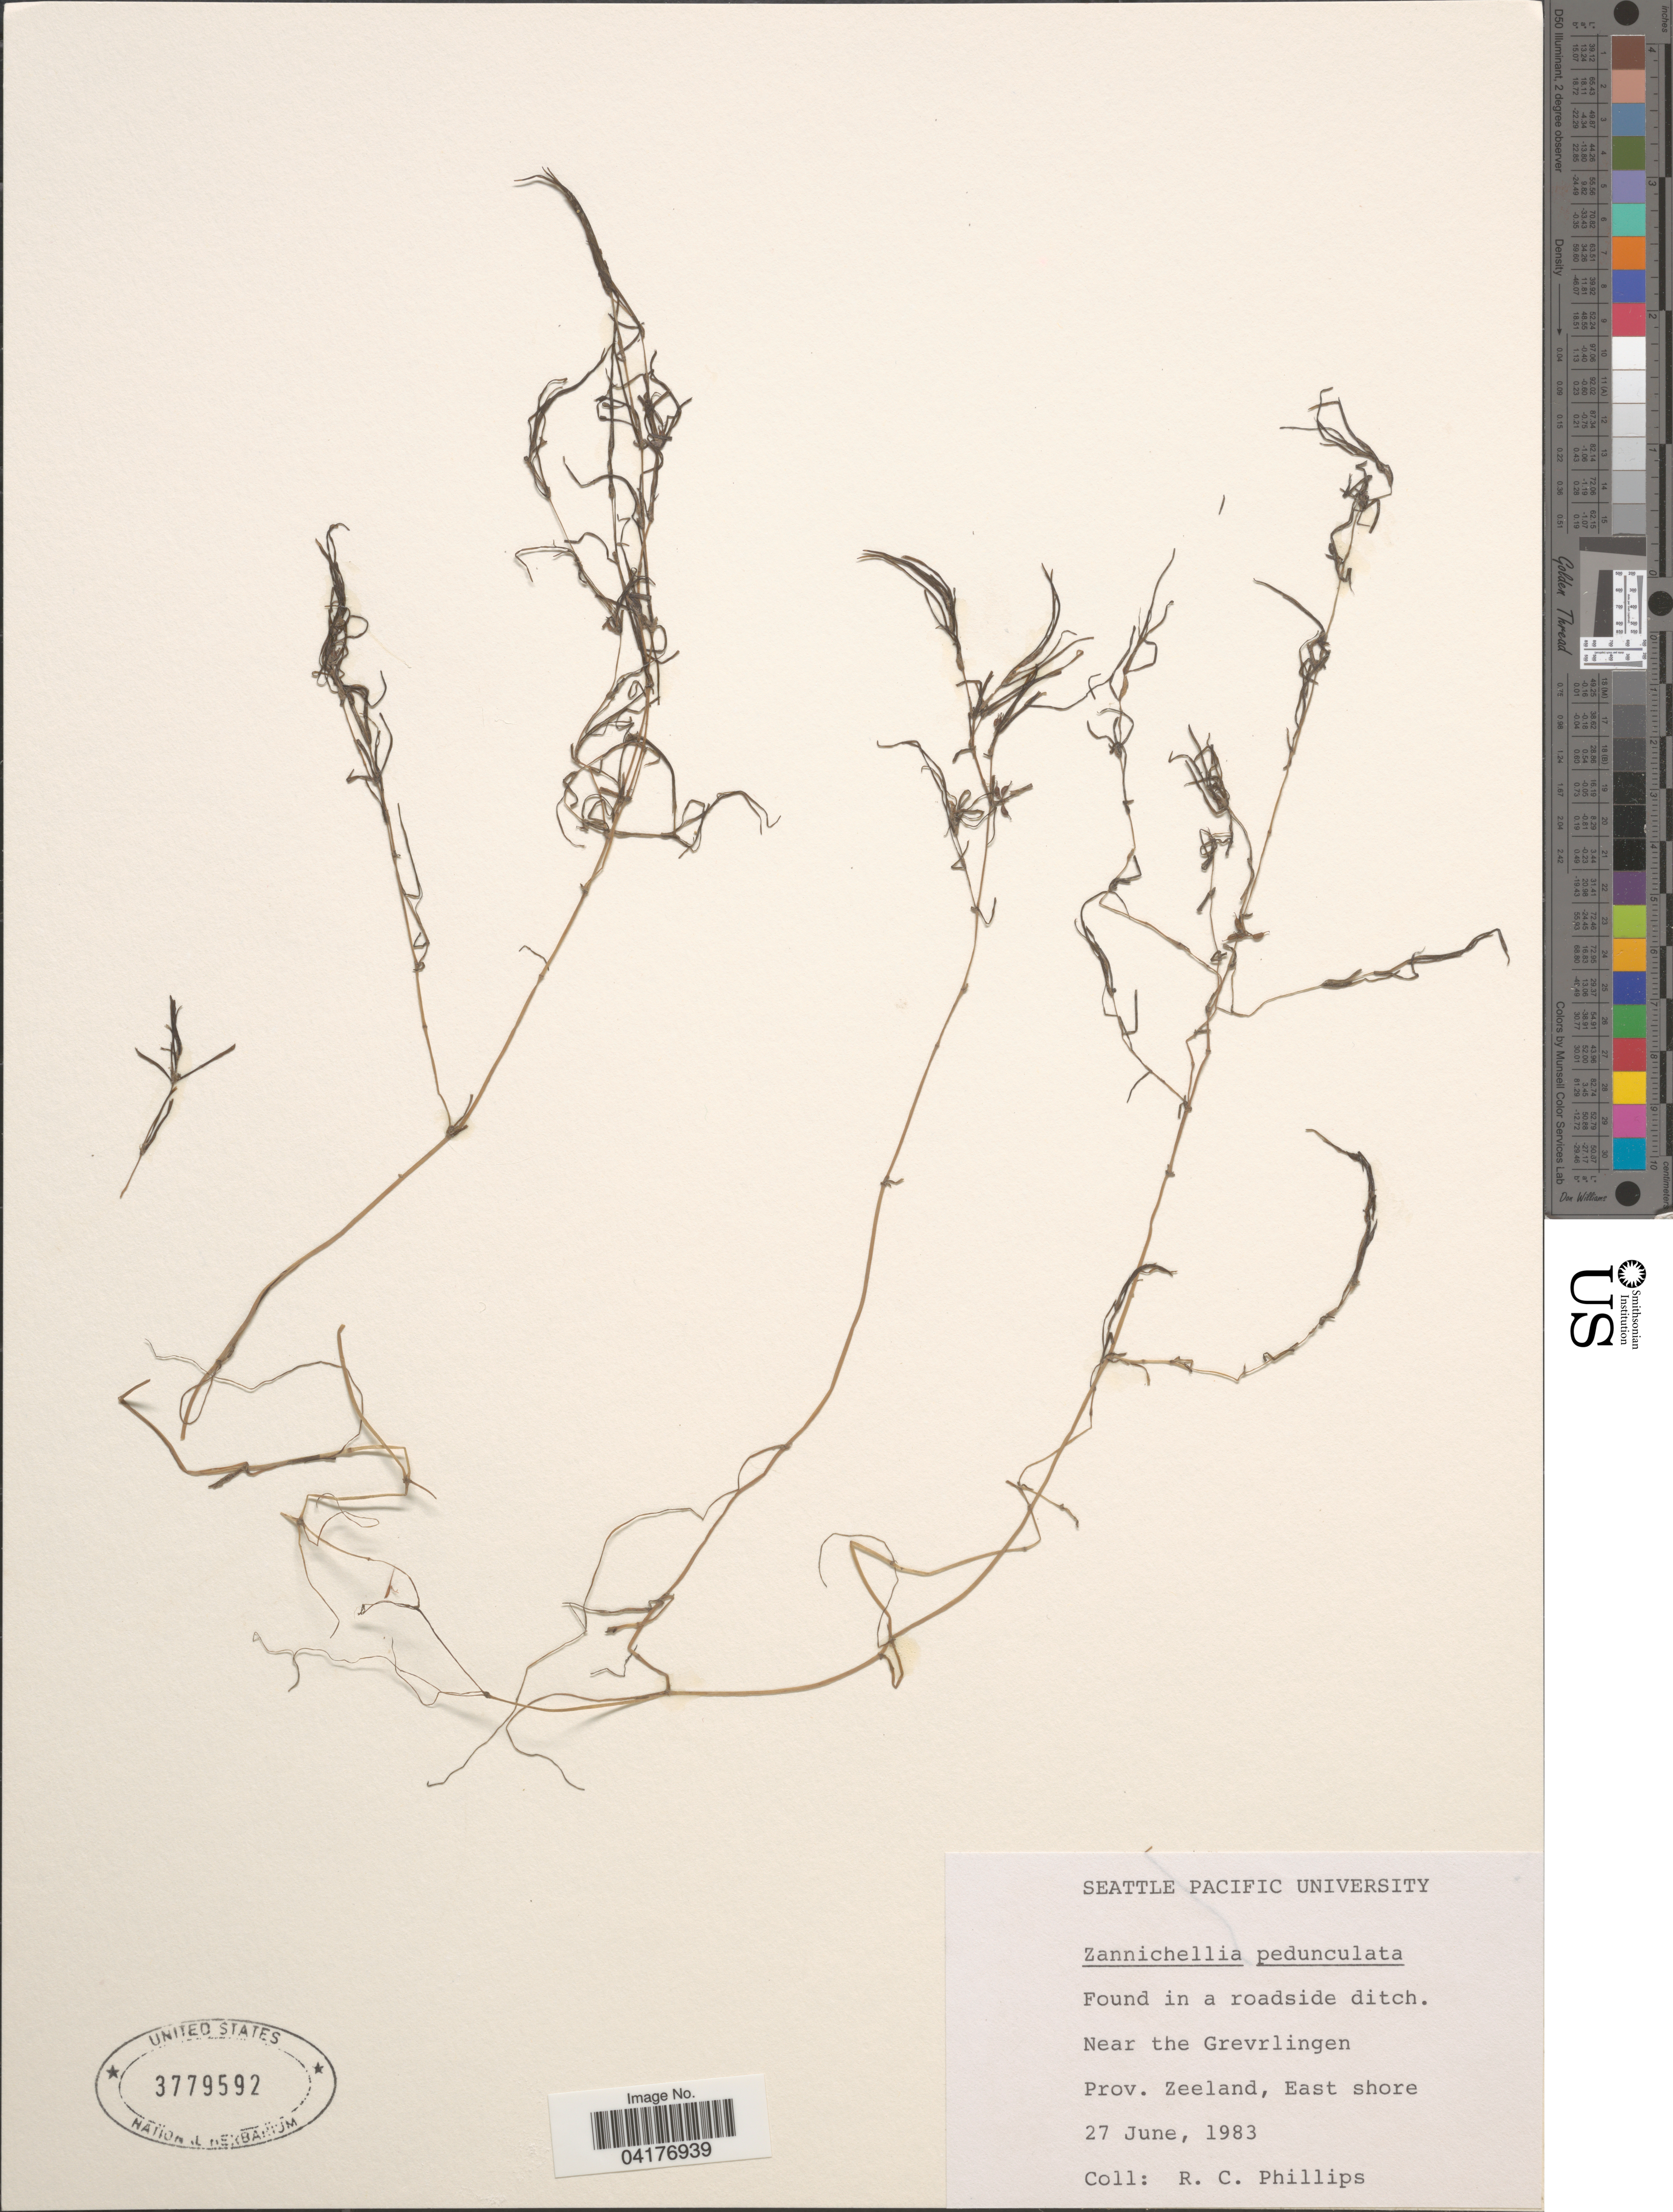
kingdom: Plantae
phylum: Tracheophyta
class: Liliopsida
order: Alismatales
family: Potamogetonaceae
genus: Zannichellia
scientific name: Zannichellia pedunculata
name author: Fuss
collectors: R. C. Phillips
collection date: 1983-06-27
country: Netherlands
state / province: Zeeland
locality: Found in a roadside ditch. Near the Grevrlingen. Prov. Zeeland, East shore.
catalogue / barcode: US 3779592